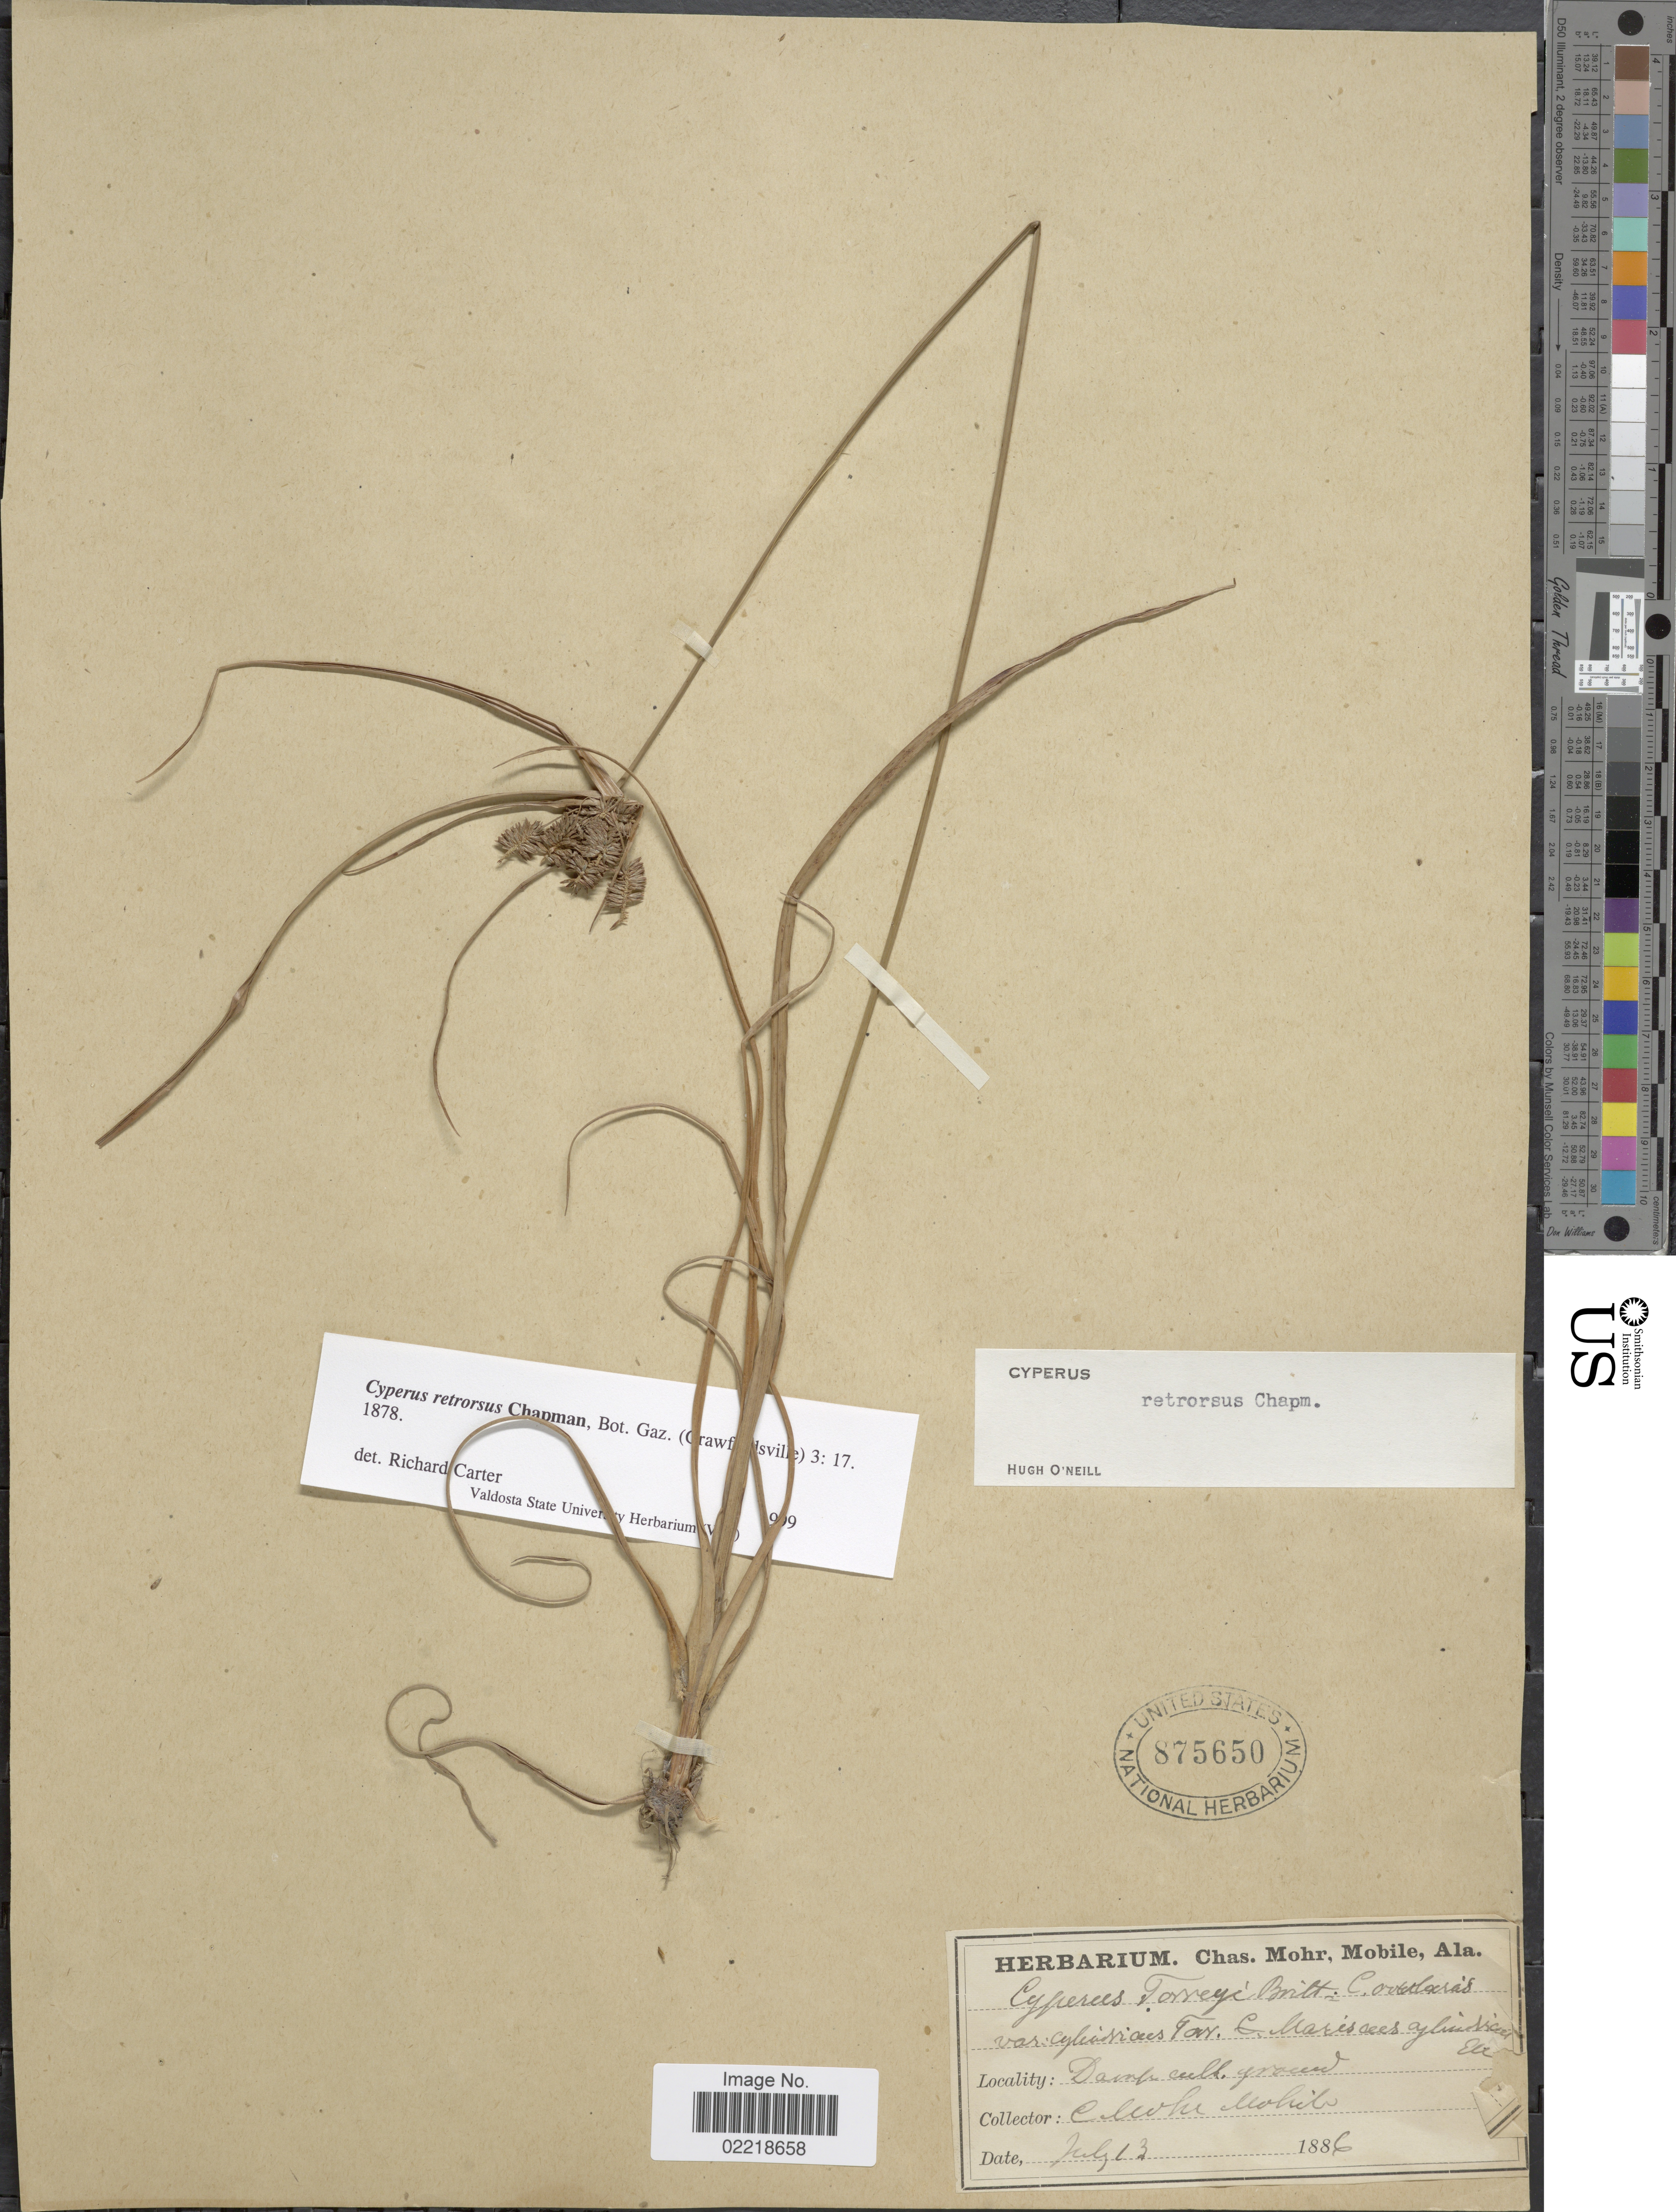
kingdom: Plantae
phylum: Tracheophyta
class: Liliopsida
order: Poales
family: Cyperaceae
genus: Cyperus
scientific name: Cyperus retrorsus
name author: Chapm.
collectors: C. T. Mohr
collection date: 1886-07-13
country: United States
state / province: Alabama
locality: Mobile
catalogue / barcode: US 875650